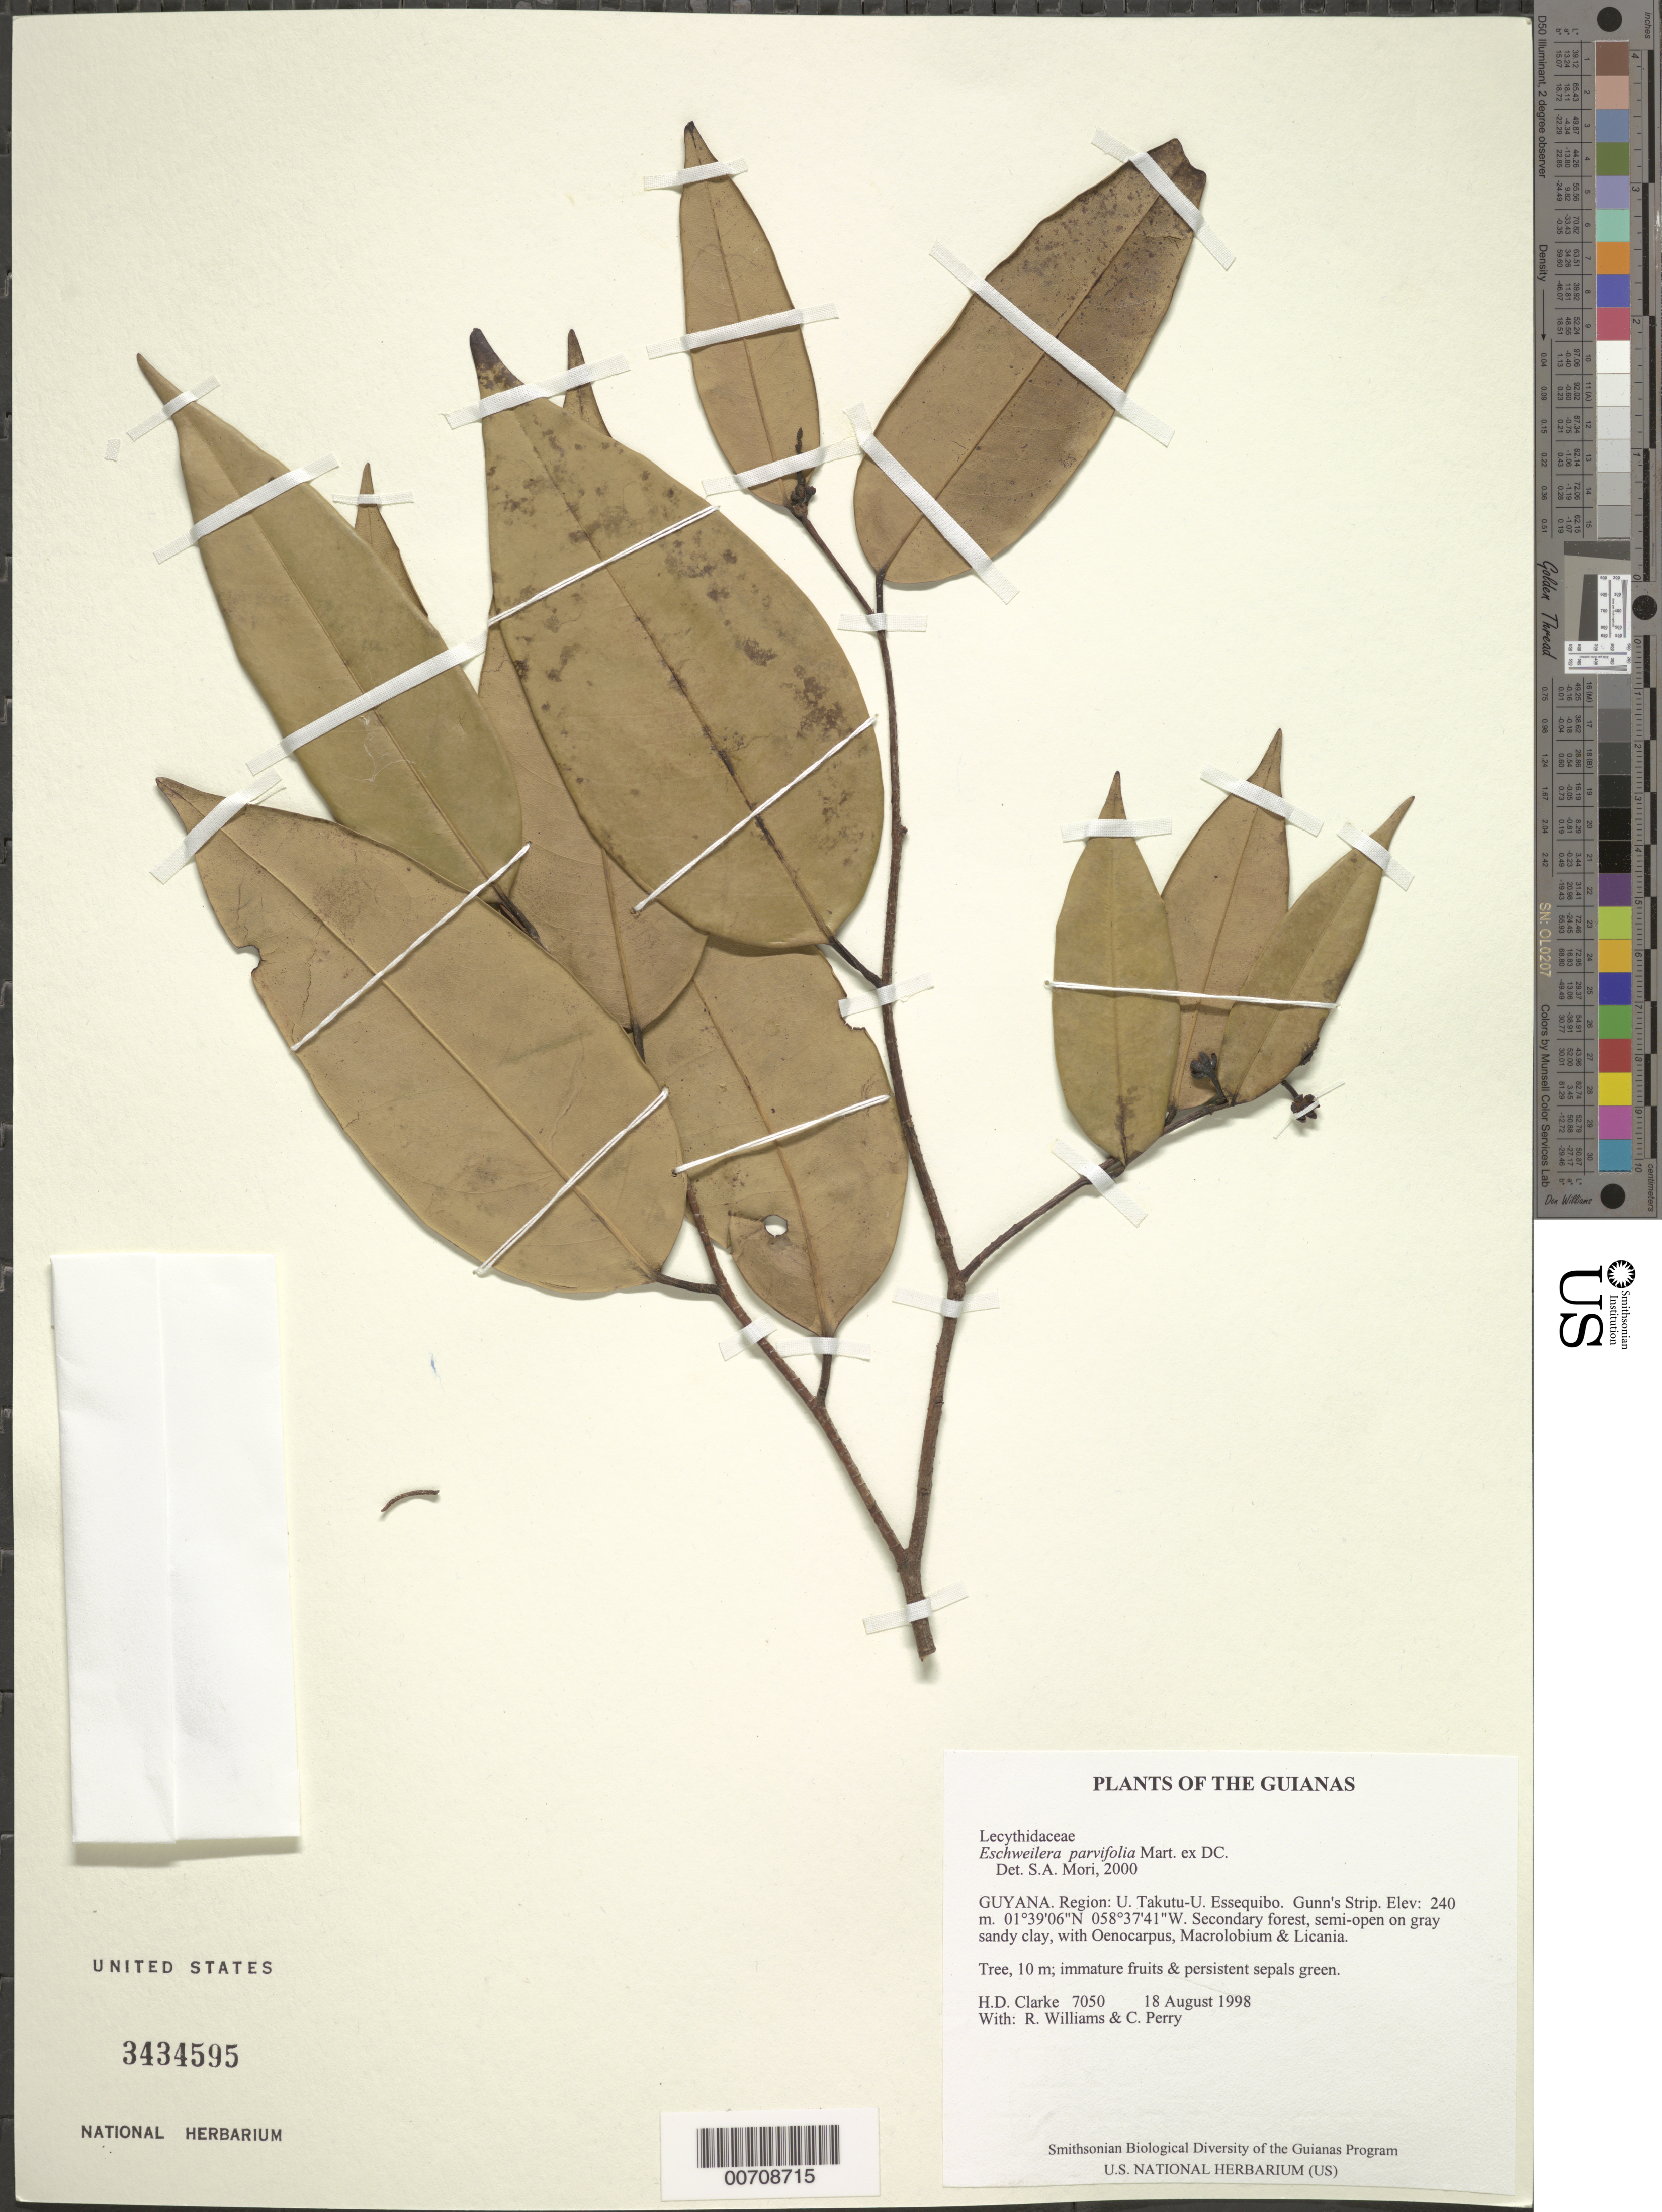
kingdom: Plantae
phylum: Tracheophyta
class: Magnoliopsida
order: Ericales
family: Lecythidaceae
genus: Eschweilera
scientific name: Eschweilera parvifolia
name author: Mart. ex DC.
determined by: Mori, Scott A.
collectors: H. D. Clarke, R. Williams & C. Perry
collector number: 7050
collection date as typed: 18 August 1998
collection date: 1998-08-18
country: Guyana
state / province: U. Takutu-U. Essequibo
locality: Gunn's Strip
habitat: Secondary forest, semi-open on gray sandy clay, with Oenocarpus, Macrolobium & Licania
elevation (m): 240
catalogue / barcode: US 3434595